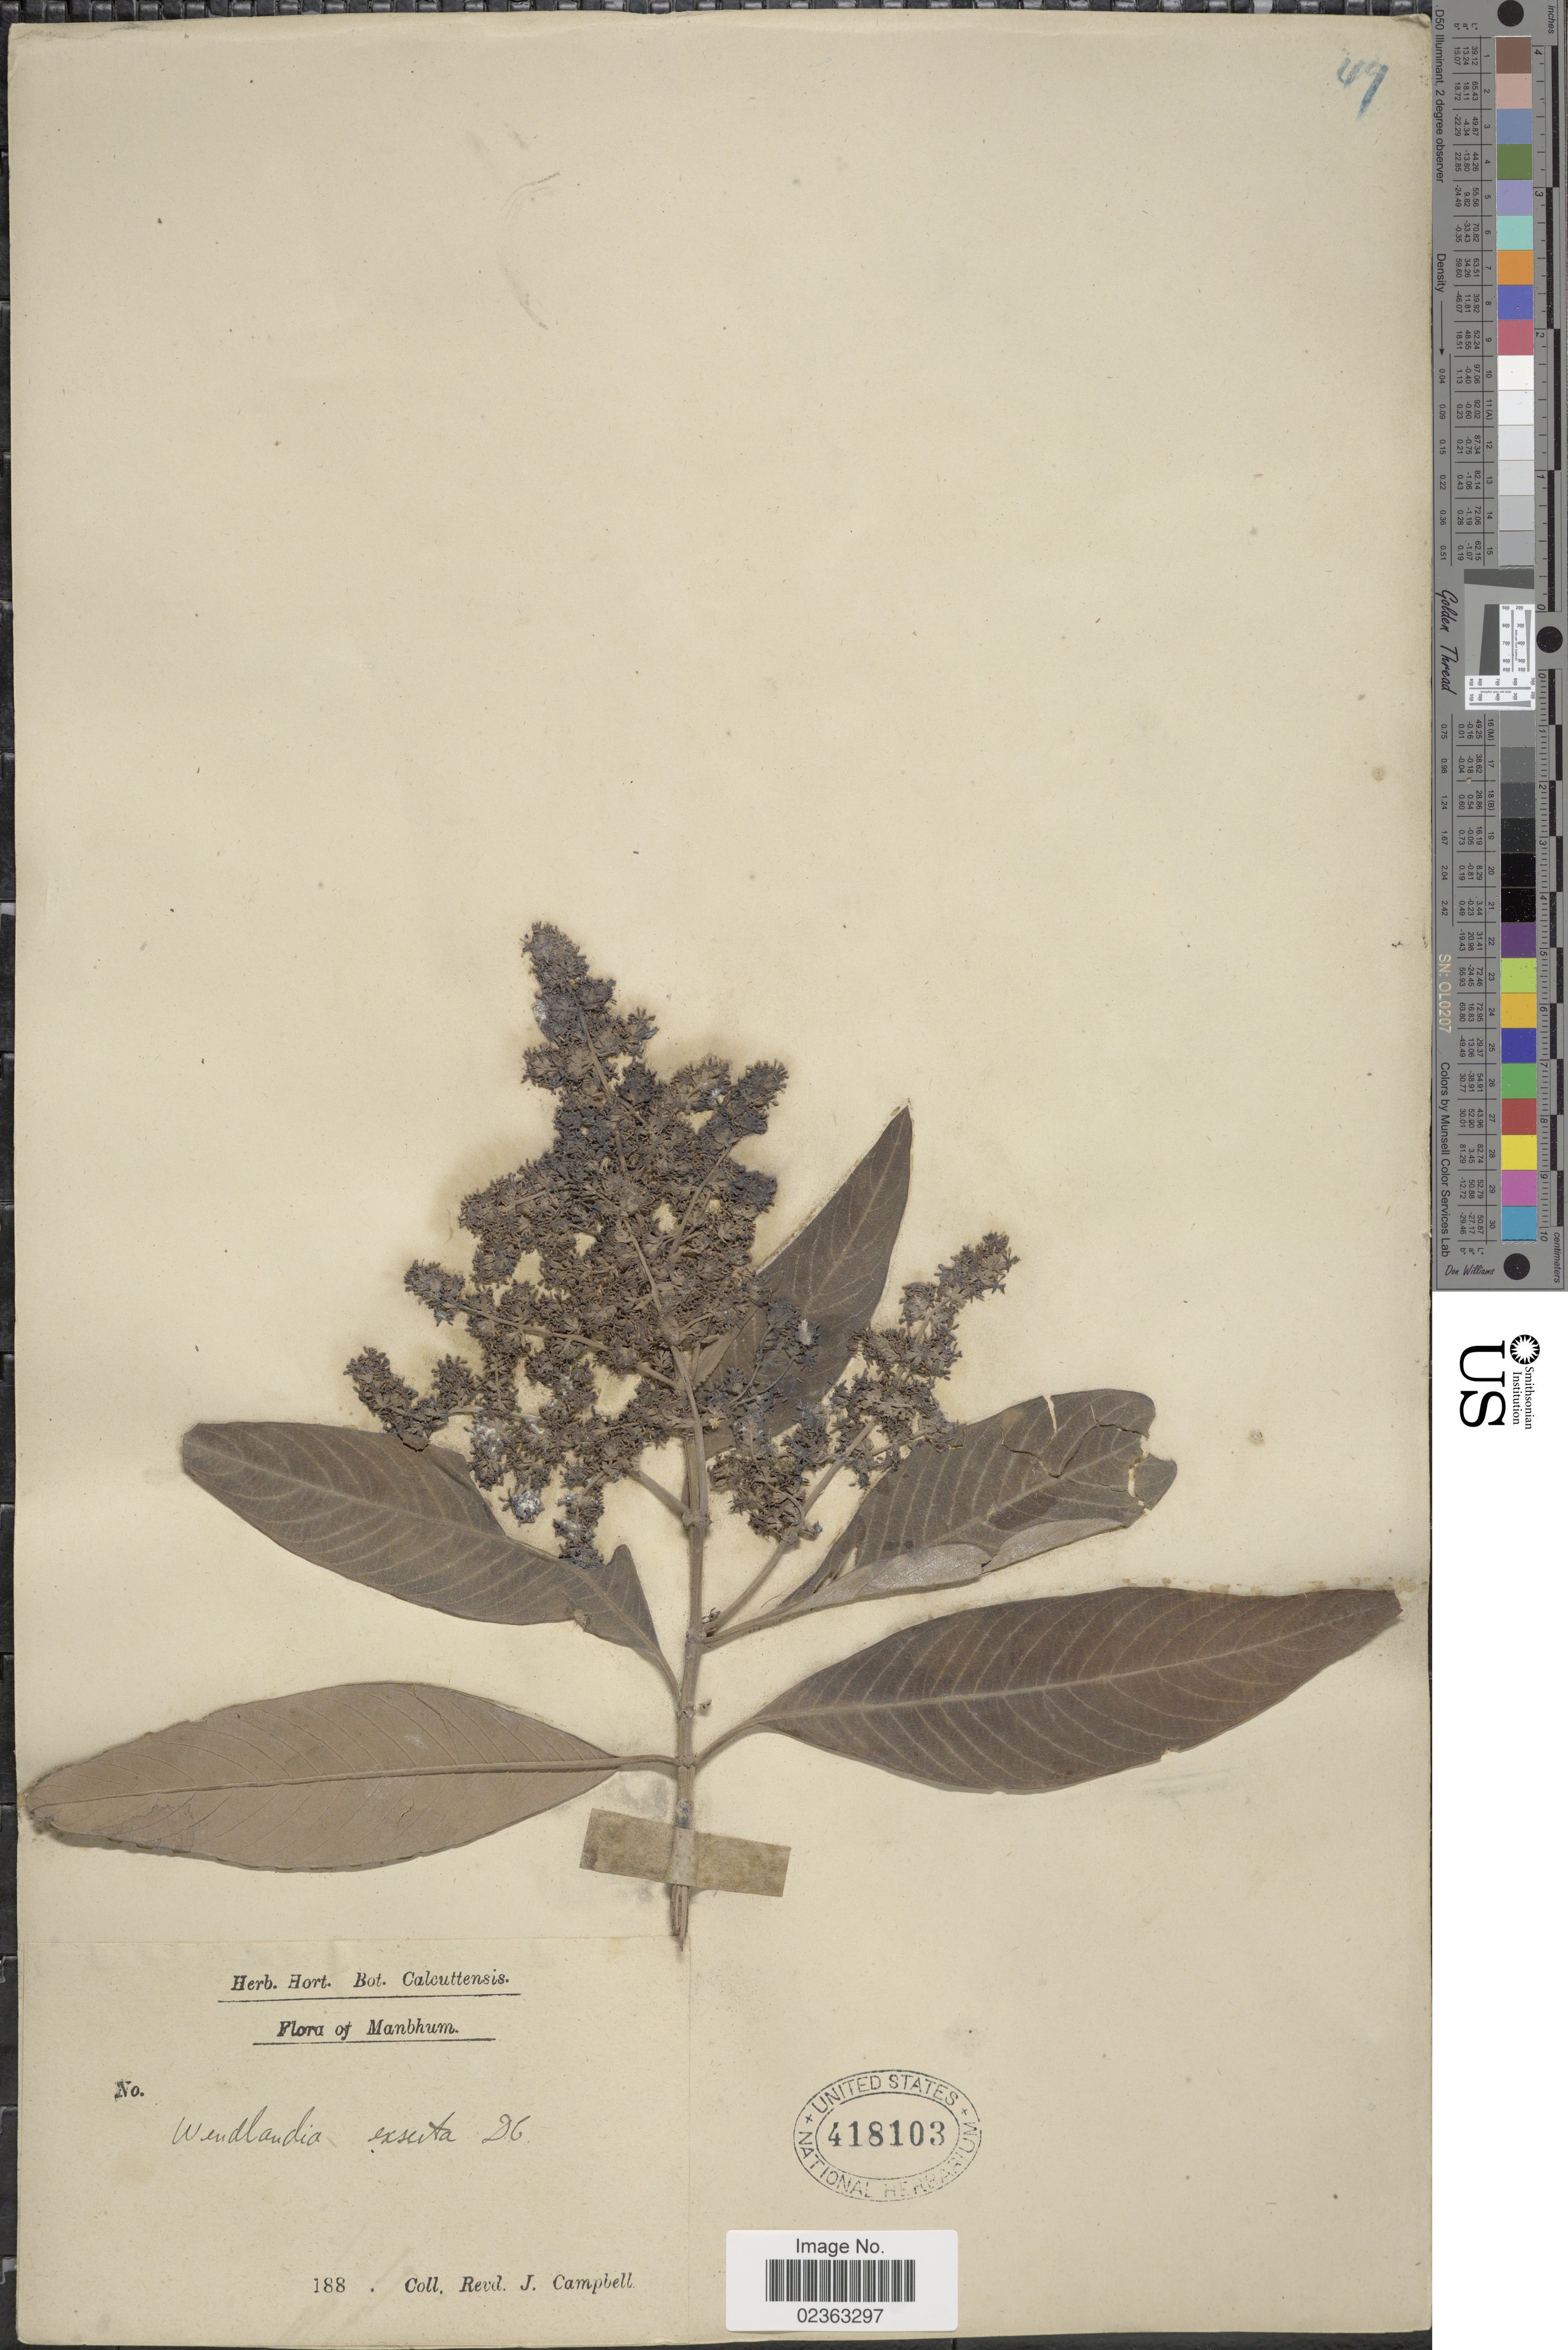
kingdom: Plantae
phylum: Tracheophyta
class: Magnoliopsida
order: Gentianales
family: Rubiaceae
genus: Wendlandia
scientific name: Wendlandia exserta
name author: (Roxb.) DC.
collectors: R. Campbell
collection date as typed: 188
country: India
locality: Manbhum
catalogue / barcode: US 418103